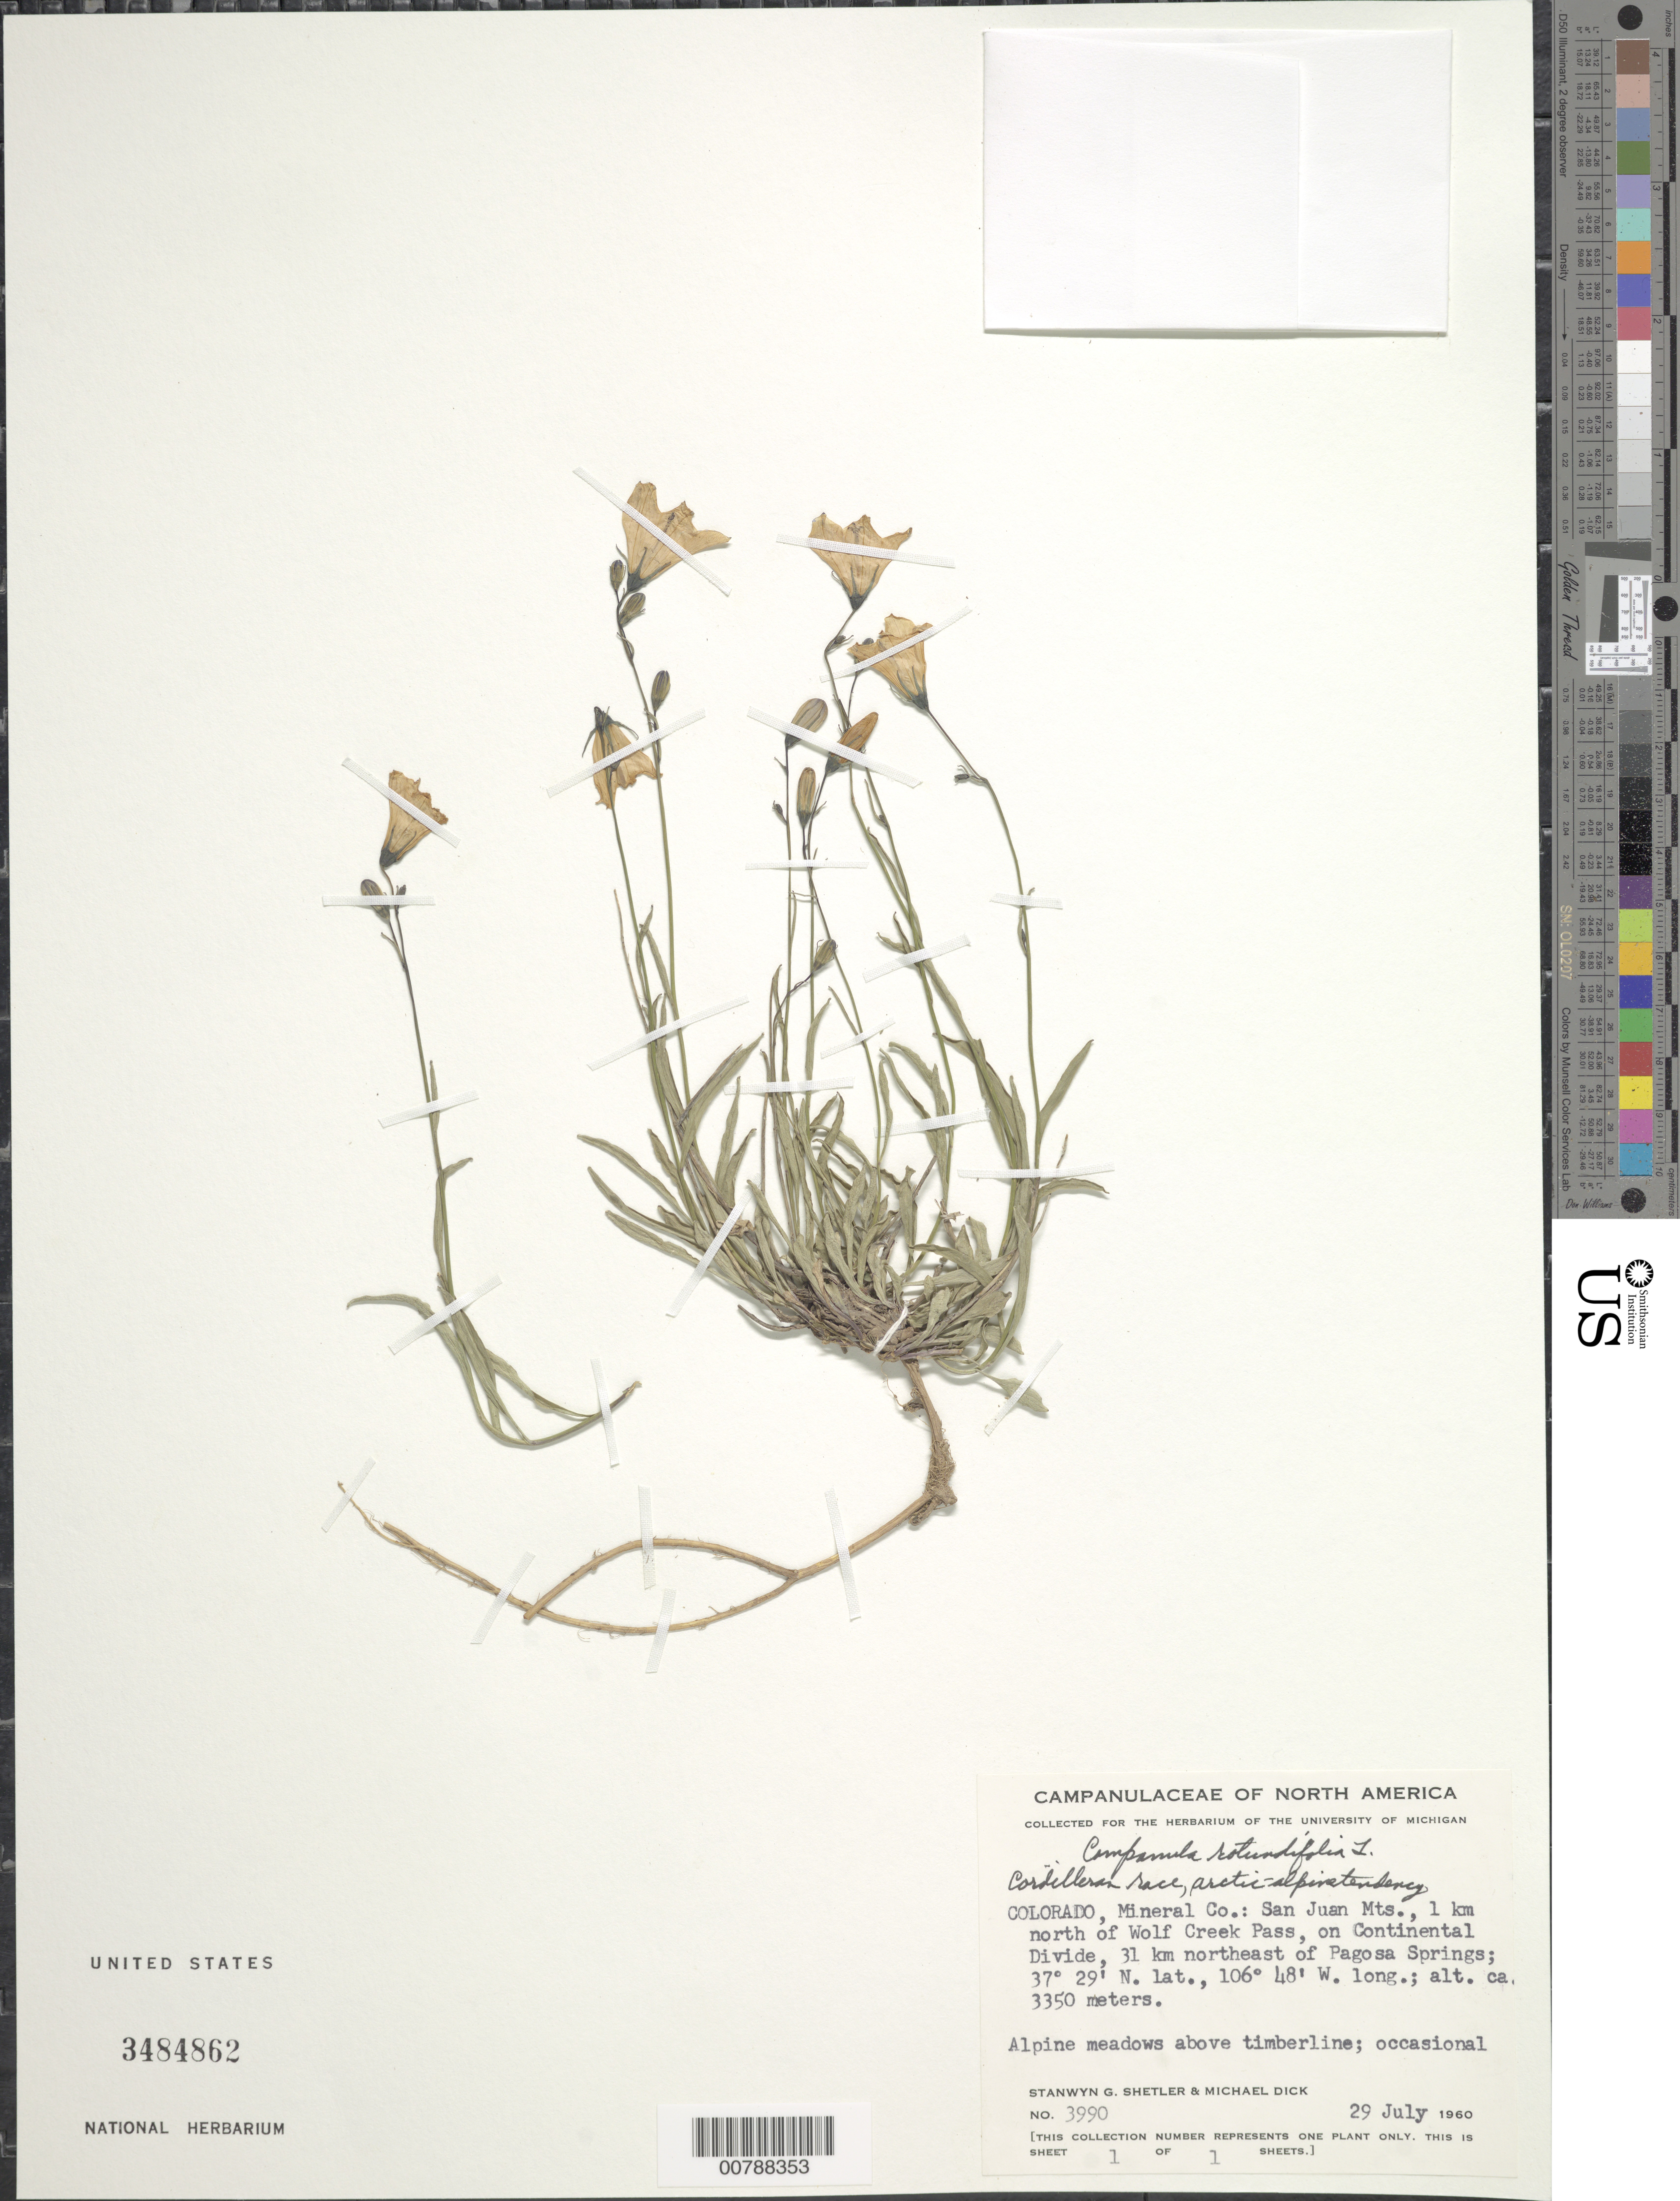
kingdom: Plantae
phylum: Tracheophyta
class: Magnoliopsida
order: Asterales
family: Campanulaceae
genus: Campanula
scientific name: Campanula rotundifolia L. Cordilleran race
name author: L.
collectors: S. Shetler & M. Dick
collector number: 3990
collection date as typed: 29 July 2960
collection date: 1960-07-29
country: United States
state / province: Colorado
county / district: Mineral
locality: San Juan Mountains, 1 km east of Wolf Creek Pass, on Continental Divide, 31 km. northeast of Pagosa Springs.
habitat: Alpine meadows above timberline; occasional.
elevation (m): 3250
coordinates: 37 29 N, 106 48 W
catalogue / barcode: US 3484862